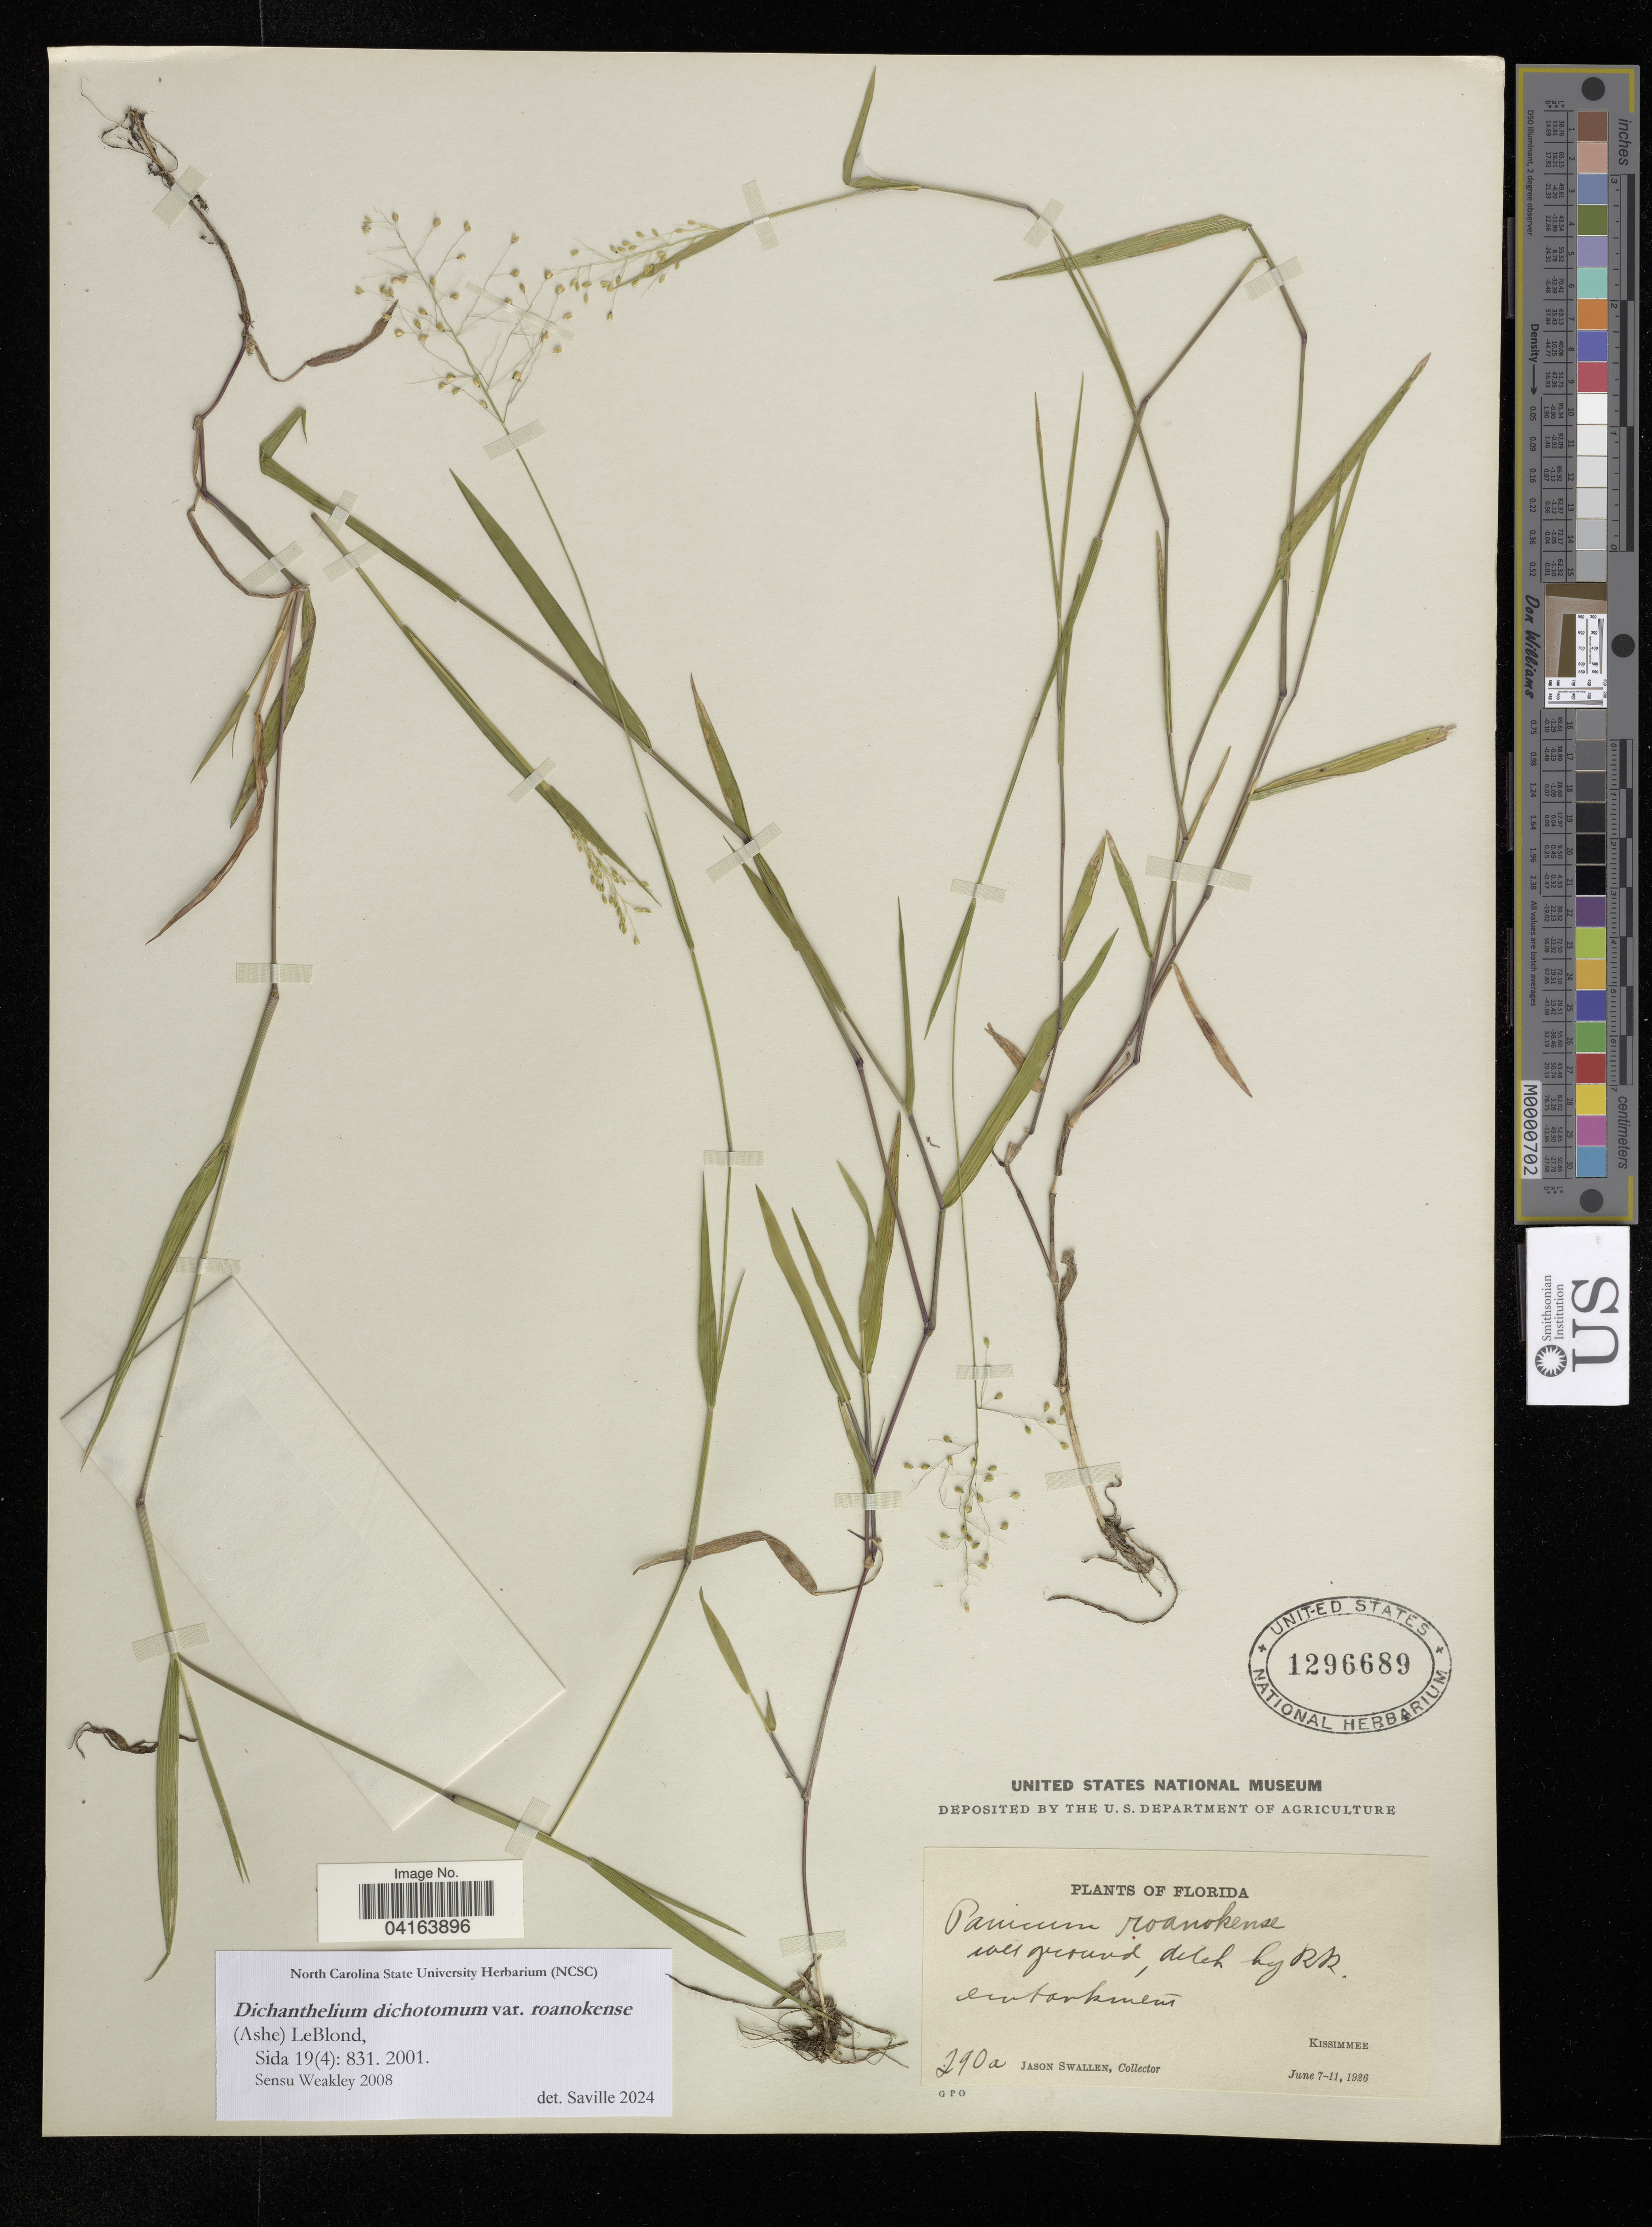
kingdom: Plantae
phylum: Tracheophyta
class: Liliopsida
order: Poales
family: Poaceae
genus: Dichanthelium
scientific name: Dichanthelium dichotomum var. roanokense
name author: (Ashe) LeBlond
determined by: Saville, A. C., (NCSC), North Carolina State University (UNITED STATES)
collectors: J. R. Swallen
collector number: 290a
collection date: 1926-06-07/1926-06-11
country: United States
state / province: Florida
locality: Kissimmee.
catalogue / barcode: US 1296689